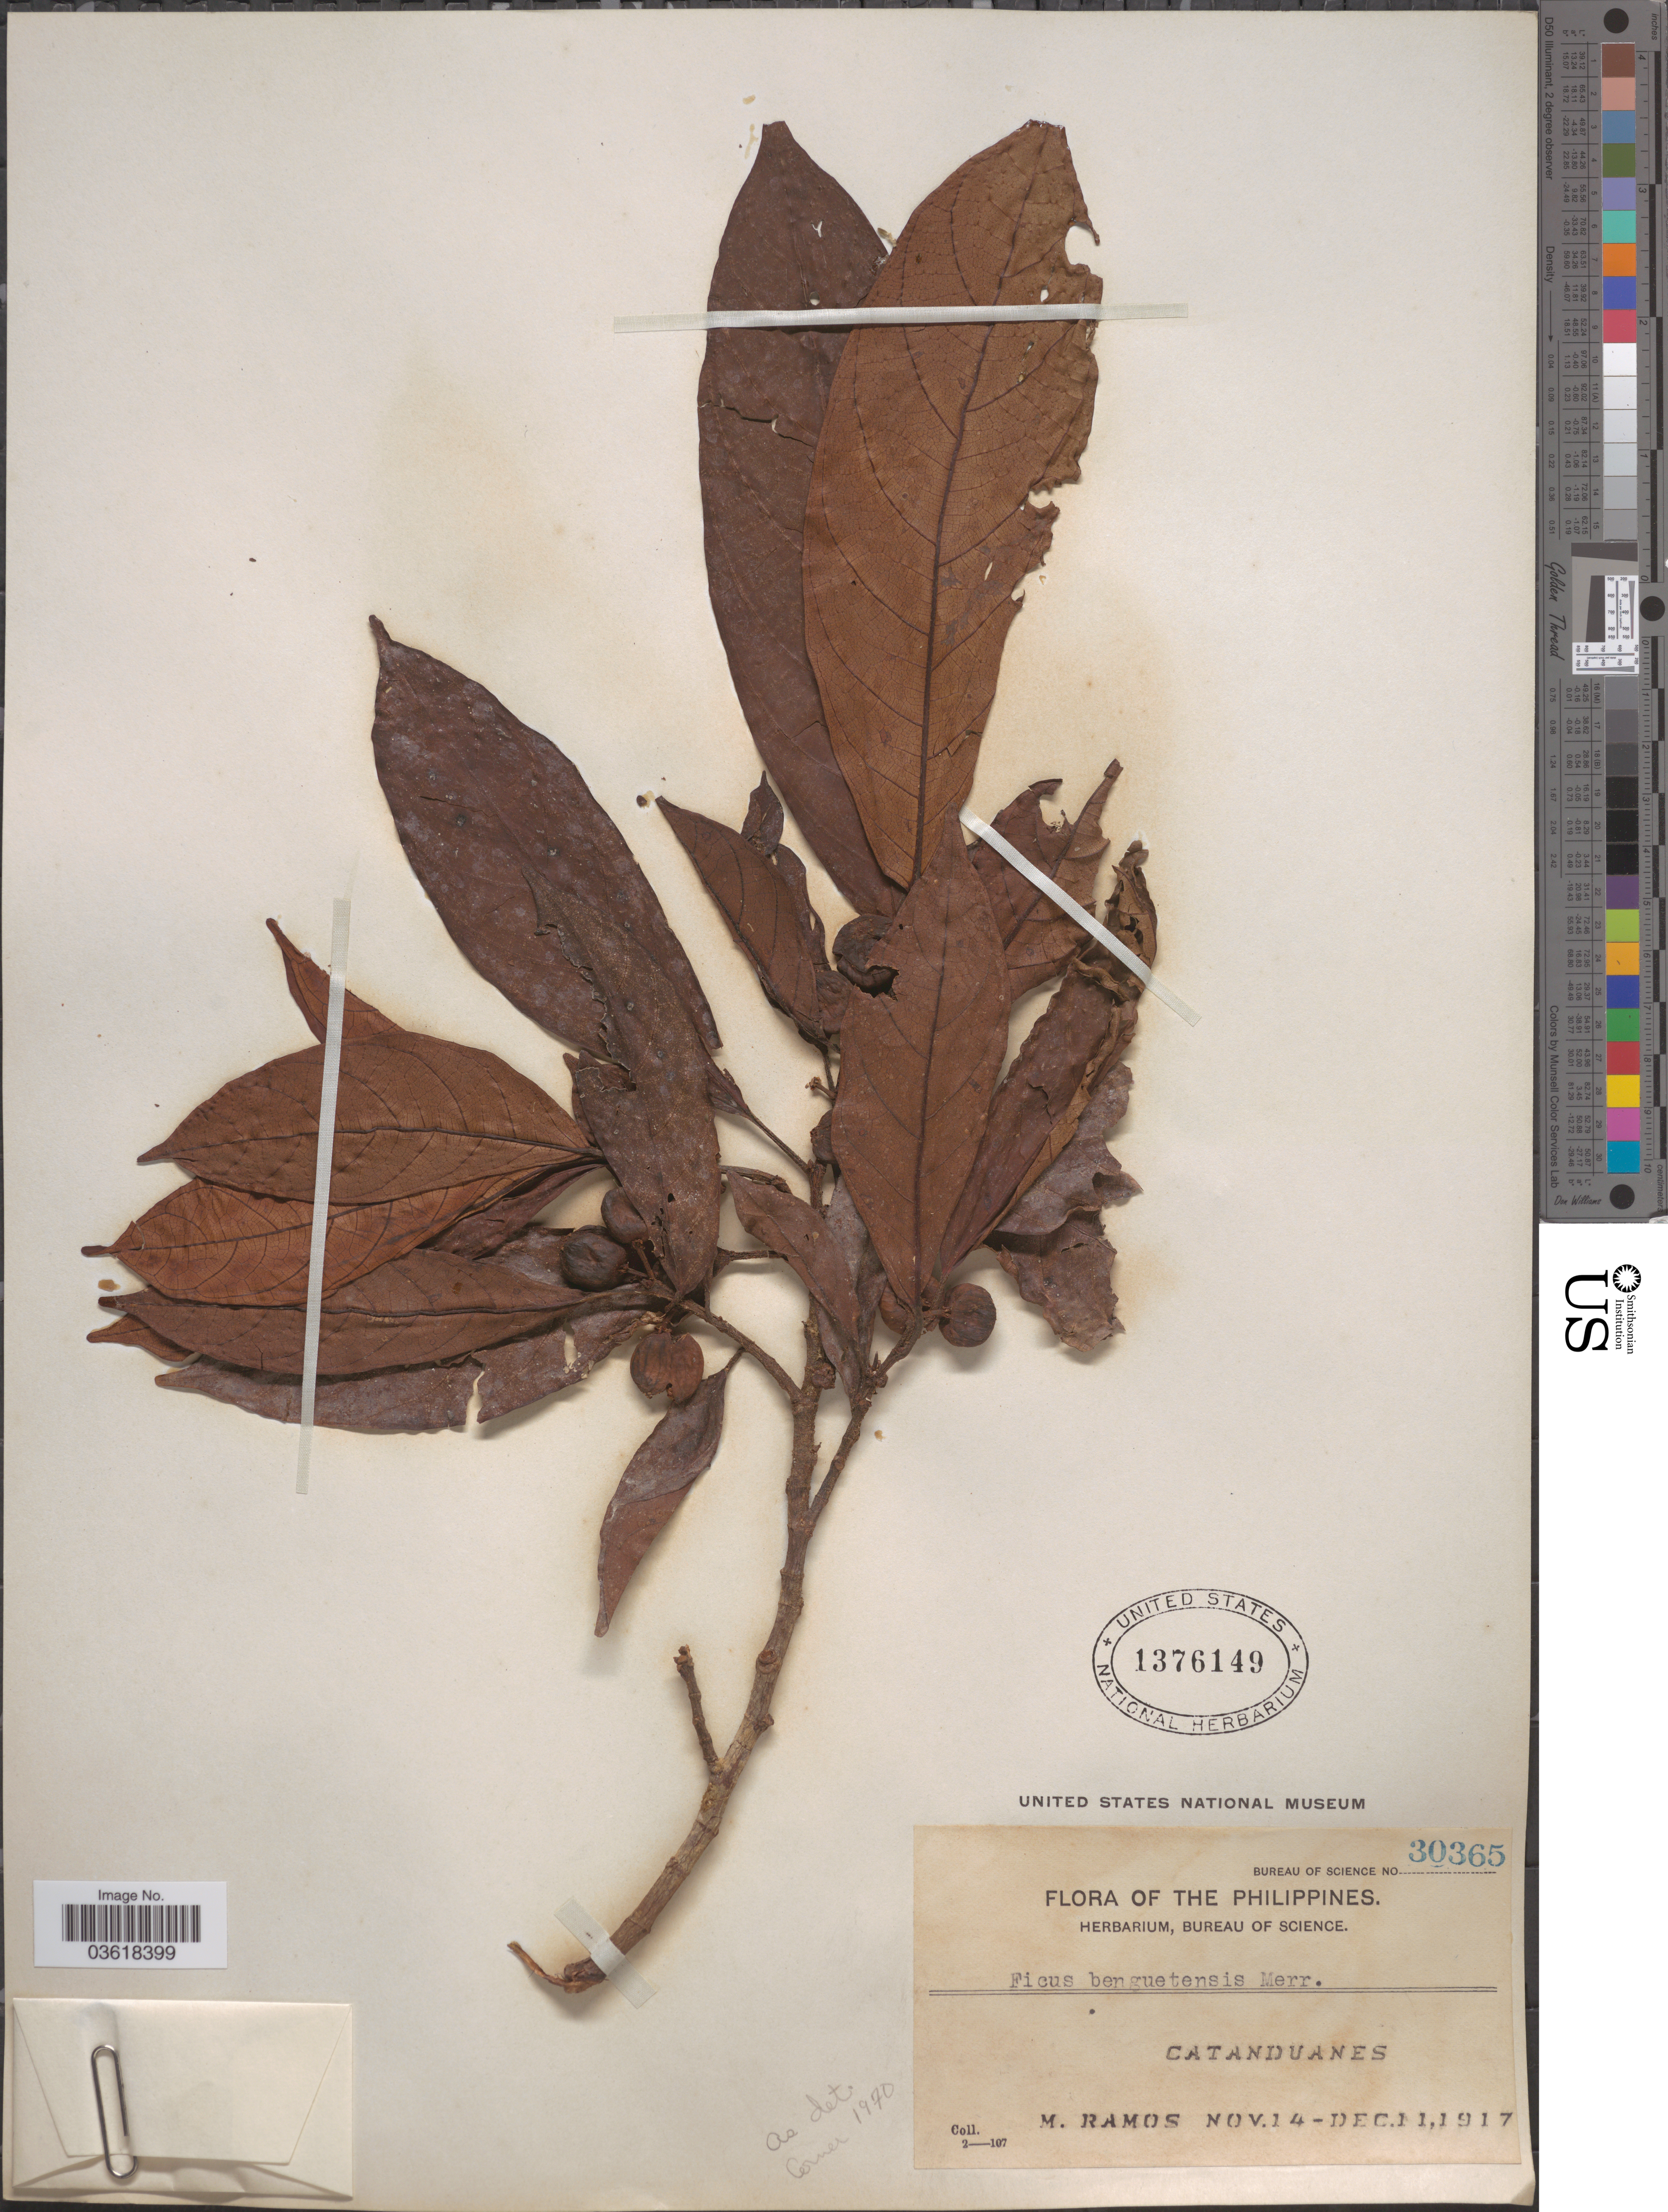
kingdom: Plantae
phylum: Tracheophyta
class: Magnoliopsida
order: Rosales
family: Moraceae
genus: Ficus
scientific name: Ficus benguetensis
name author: Merr.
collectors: M. Ramos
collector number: Bureau of Science 30365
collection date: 1917-11-14/1917-12-11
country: Philippines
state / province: Bicol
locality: Catanduanes.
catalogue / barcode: US 1376149